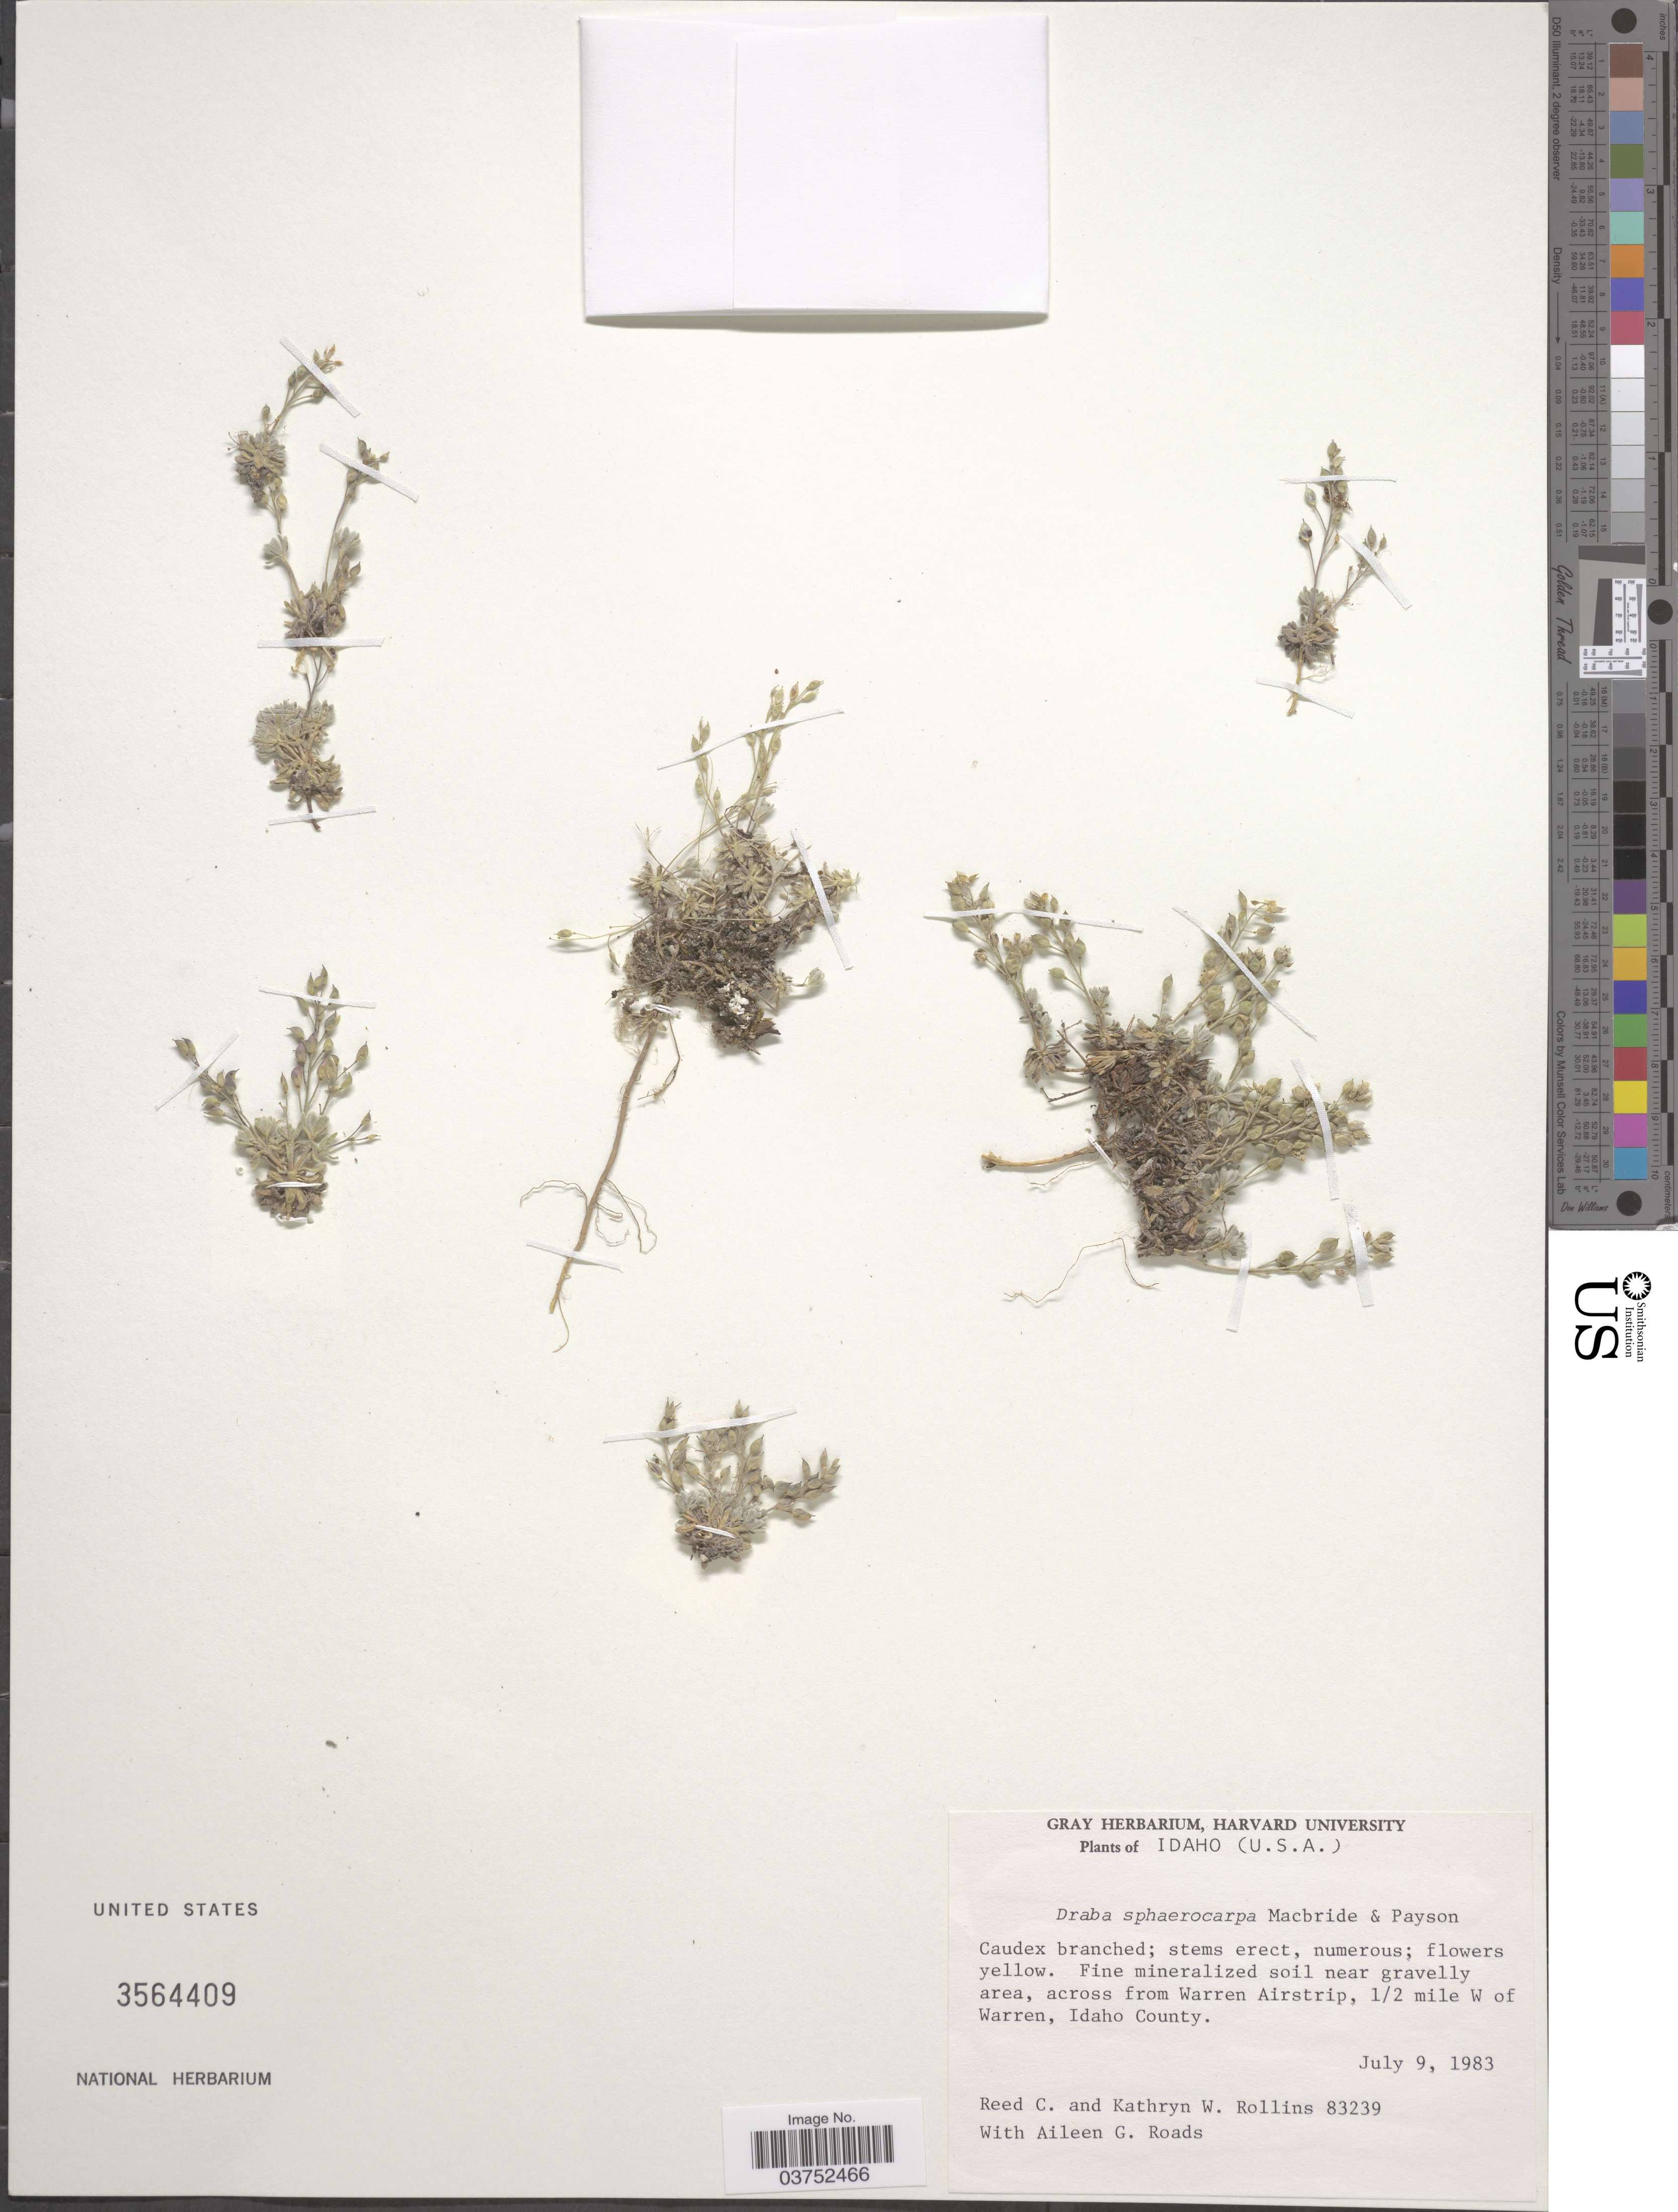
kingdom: Plantae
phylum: Tracheophyta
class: Magnoliopsida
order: Brassicales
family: Brassicaceae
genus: Draba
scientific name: Draba sphaerocarpa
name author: J.F. Macbr. & Payson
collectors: R. C. Rollins, K. W. Rollins & A. Roads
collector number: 83239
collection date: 1983-07-09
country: United States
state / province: Idaho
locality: Across from Warren Airstrip, ½ mile W of Warren, Idaho County.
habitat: fine mineralized soil near gravelly area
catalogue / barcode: US 3564409